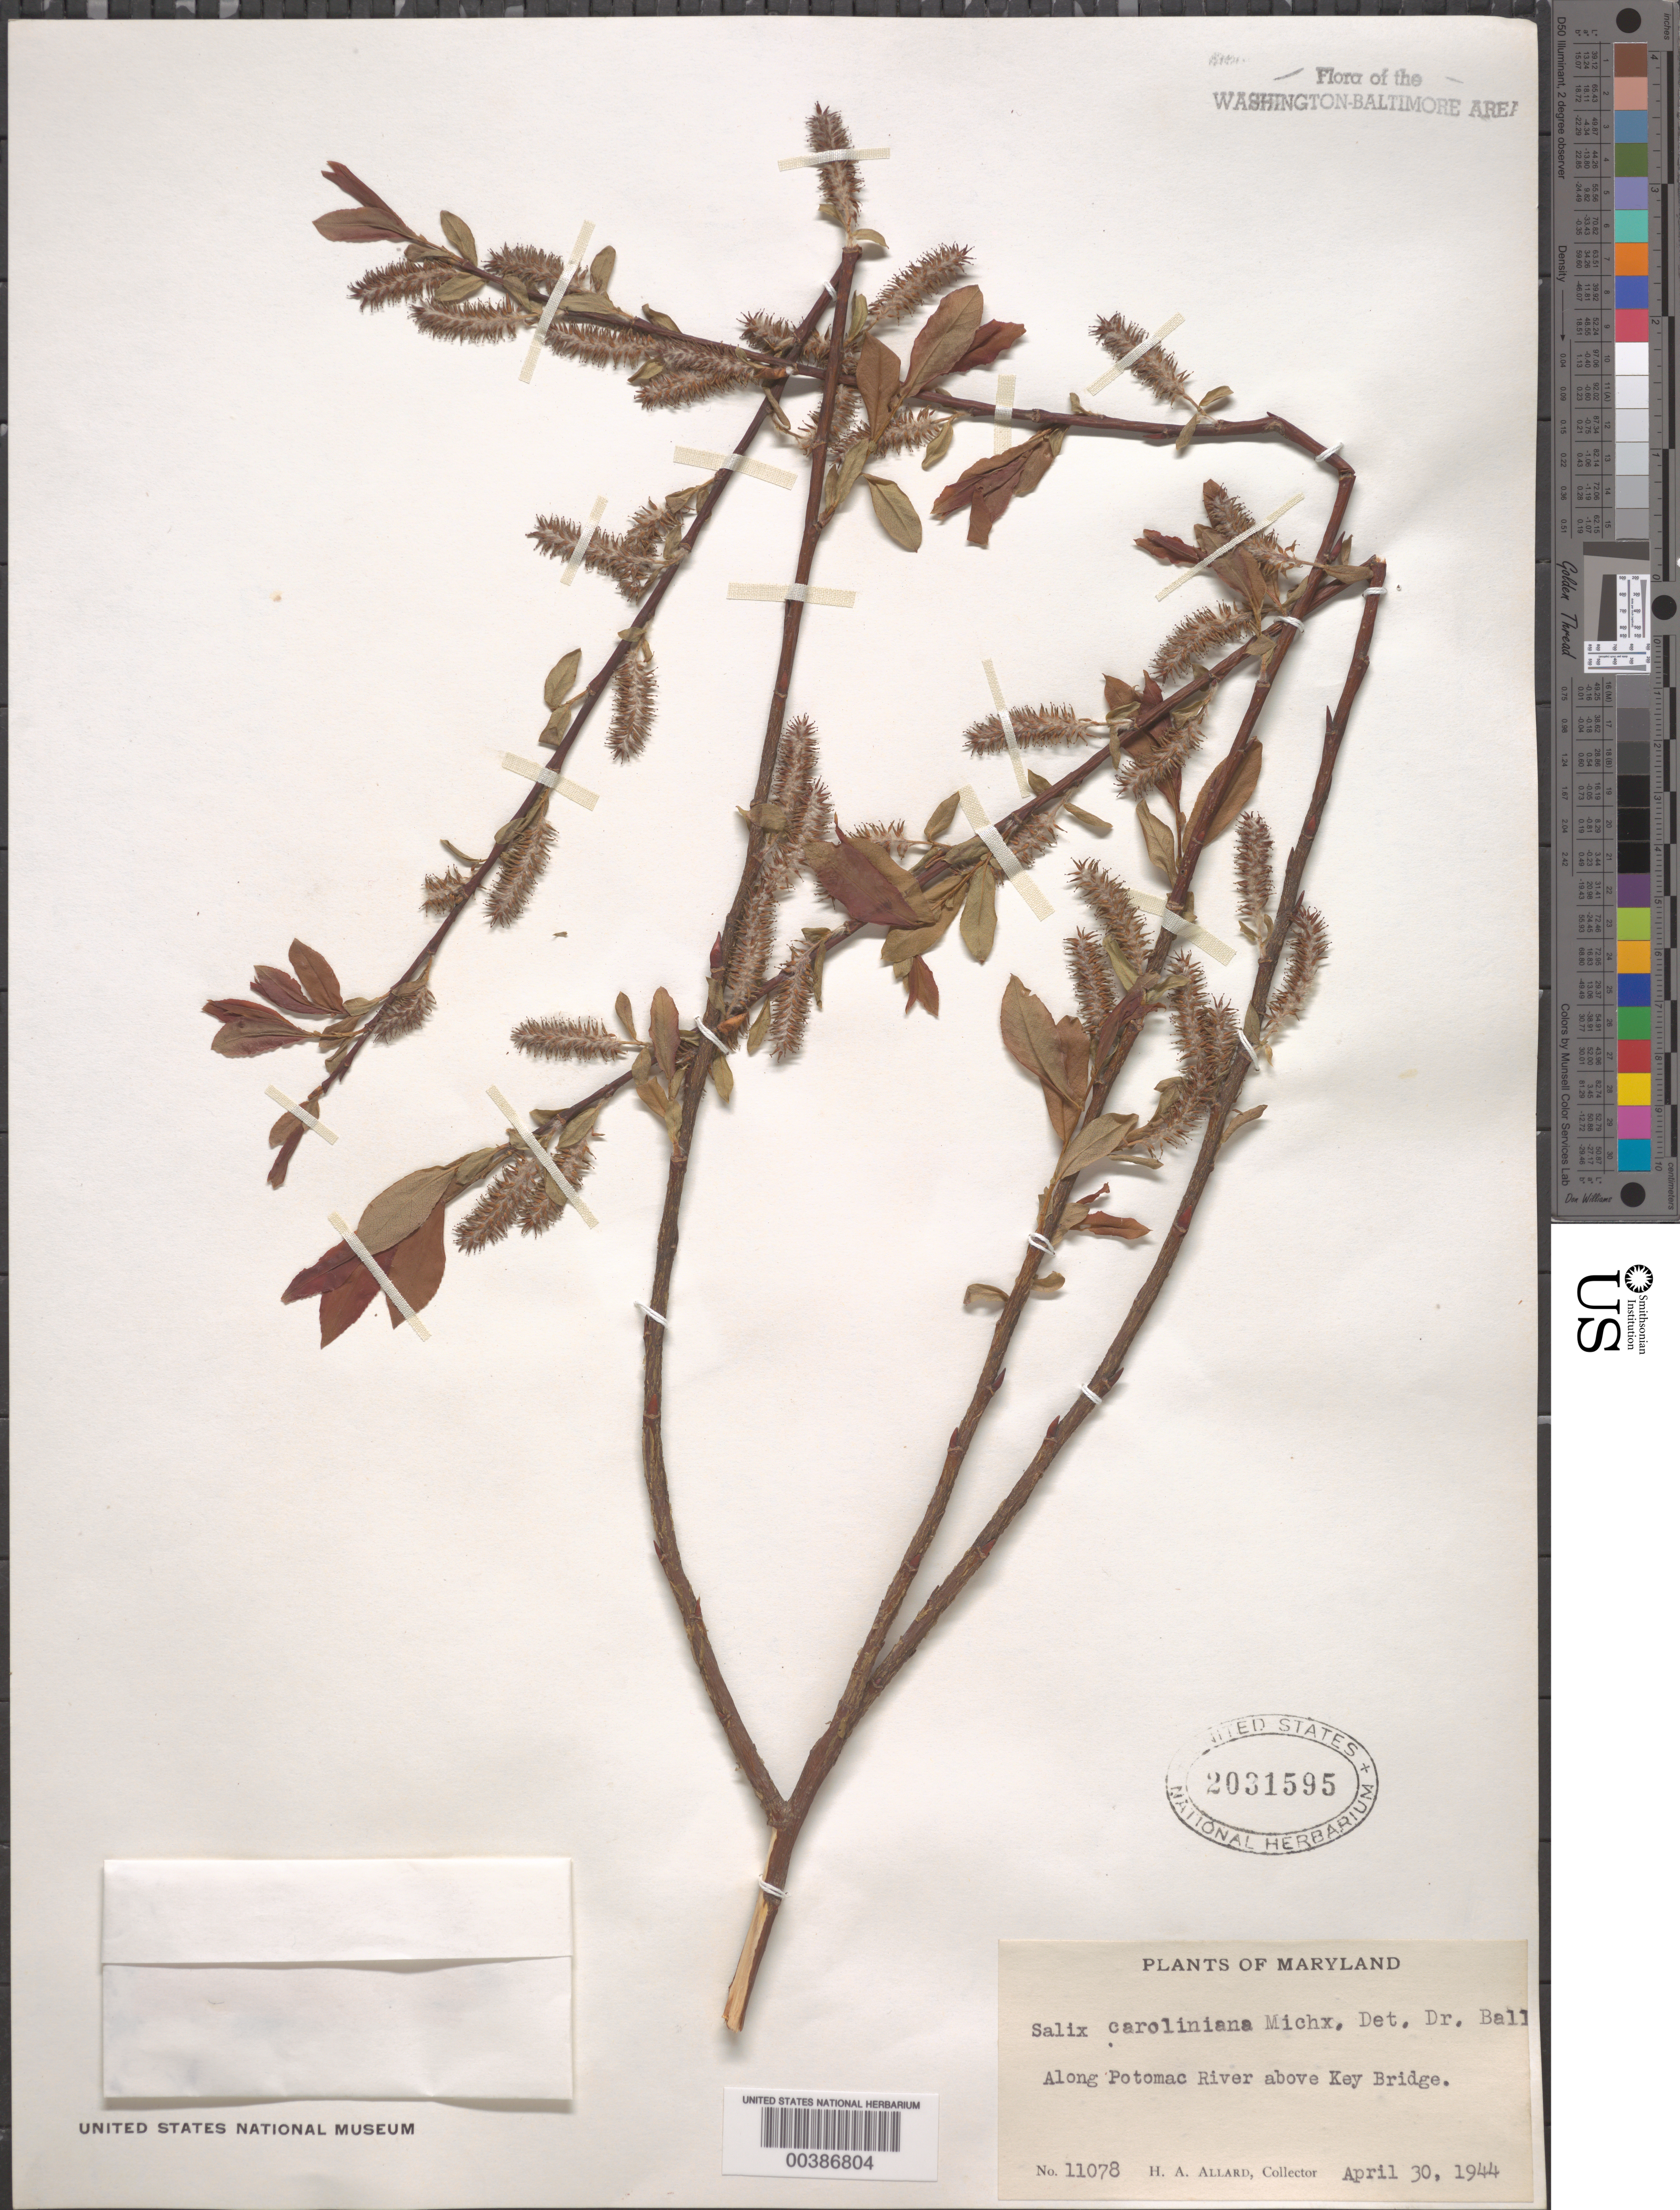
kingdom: Plantae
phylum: Tracheophyta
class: Magnoliopsida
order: Malpighiales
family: Salicaceae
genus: Salix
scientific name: Salix caroliniana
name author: Michx.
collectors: H. A. Allard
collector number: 11078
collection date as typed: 30 Apr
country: United States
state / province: Maryland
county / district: Montgomery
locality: Potomac River, above Key Bridge C. & O. Canal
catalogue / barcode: US 2031595